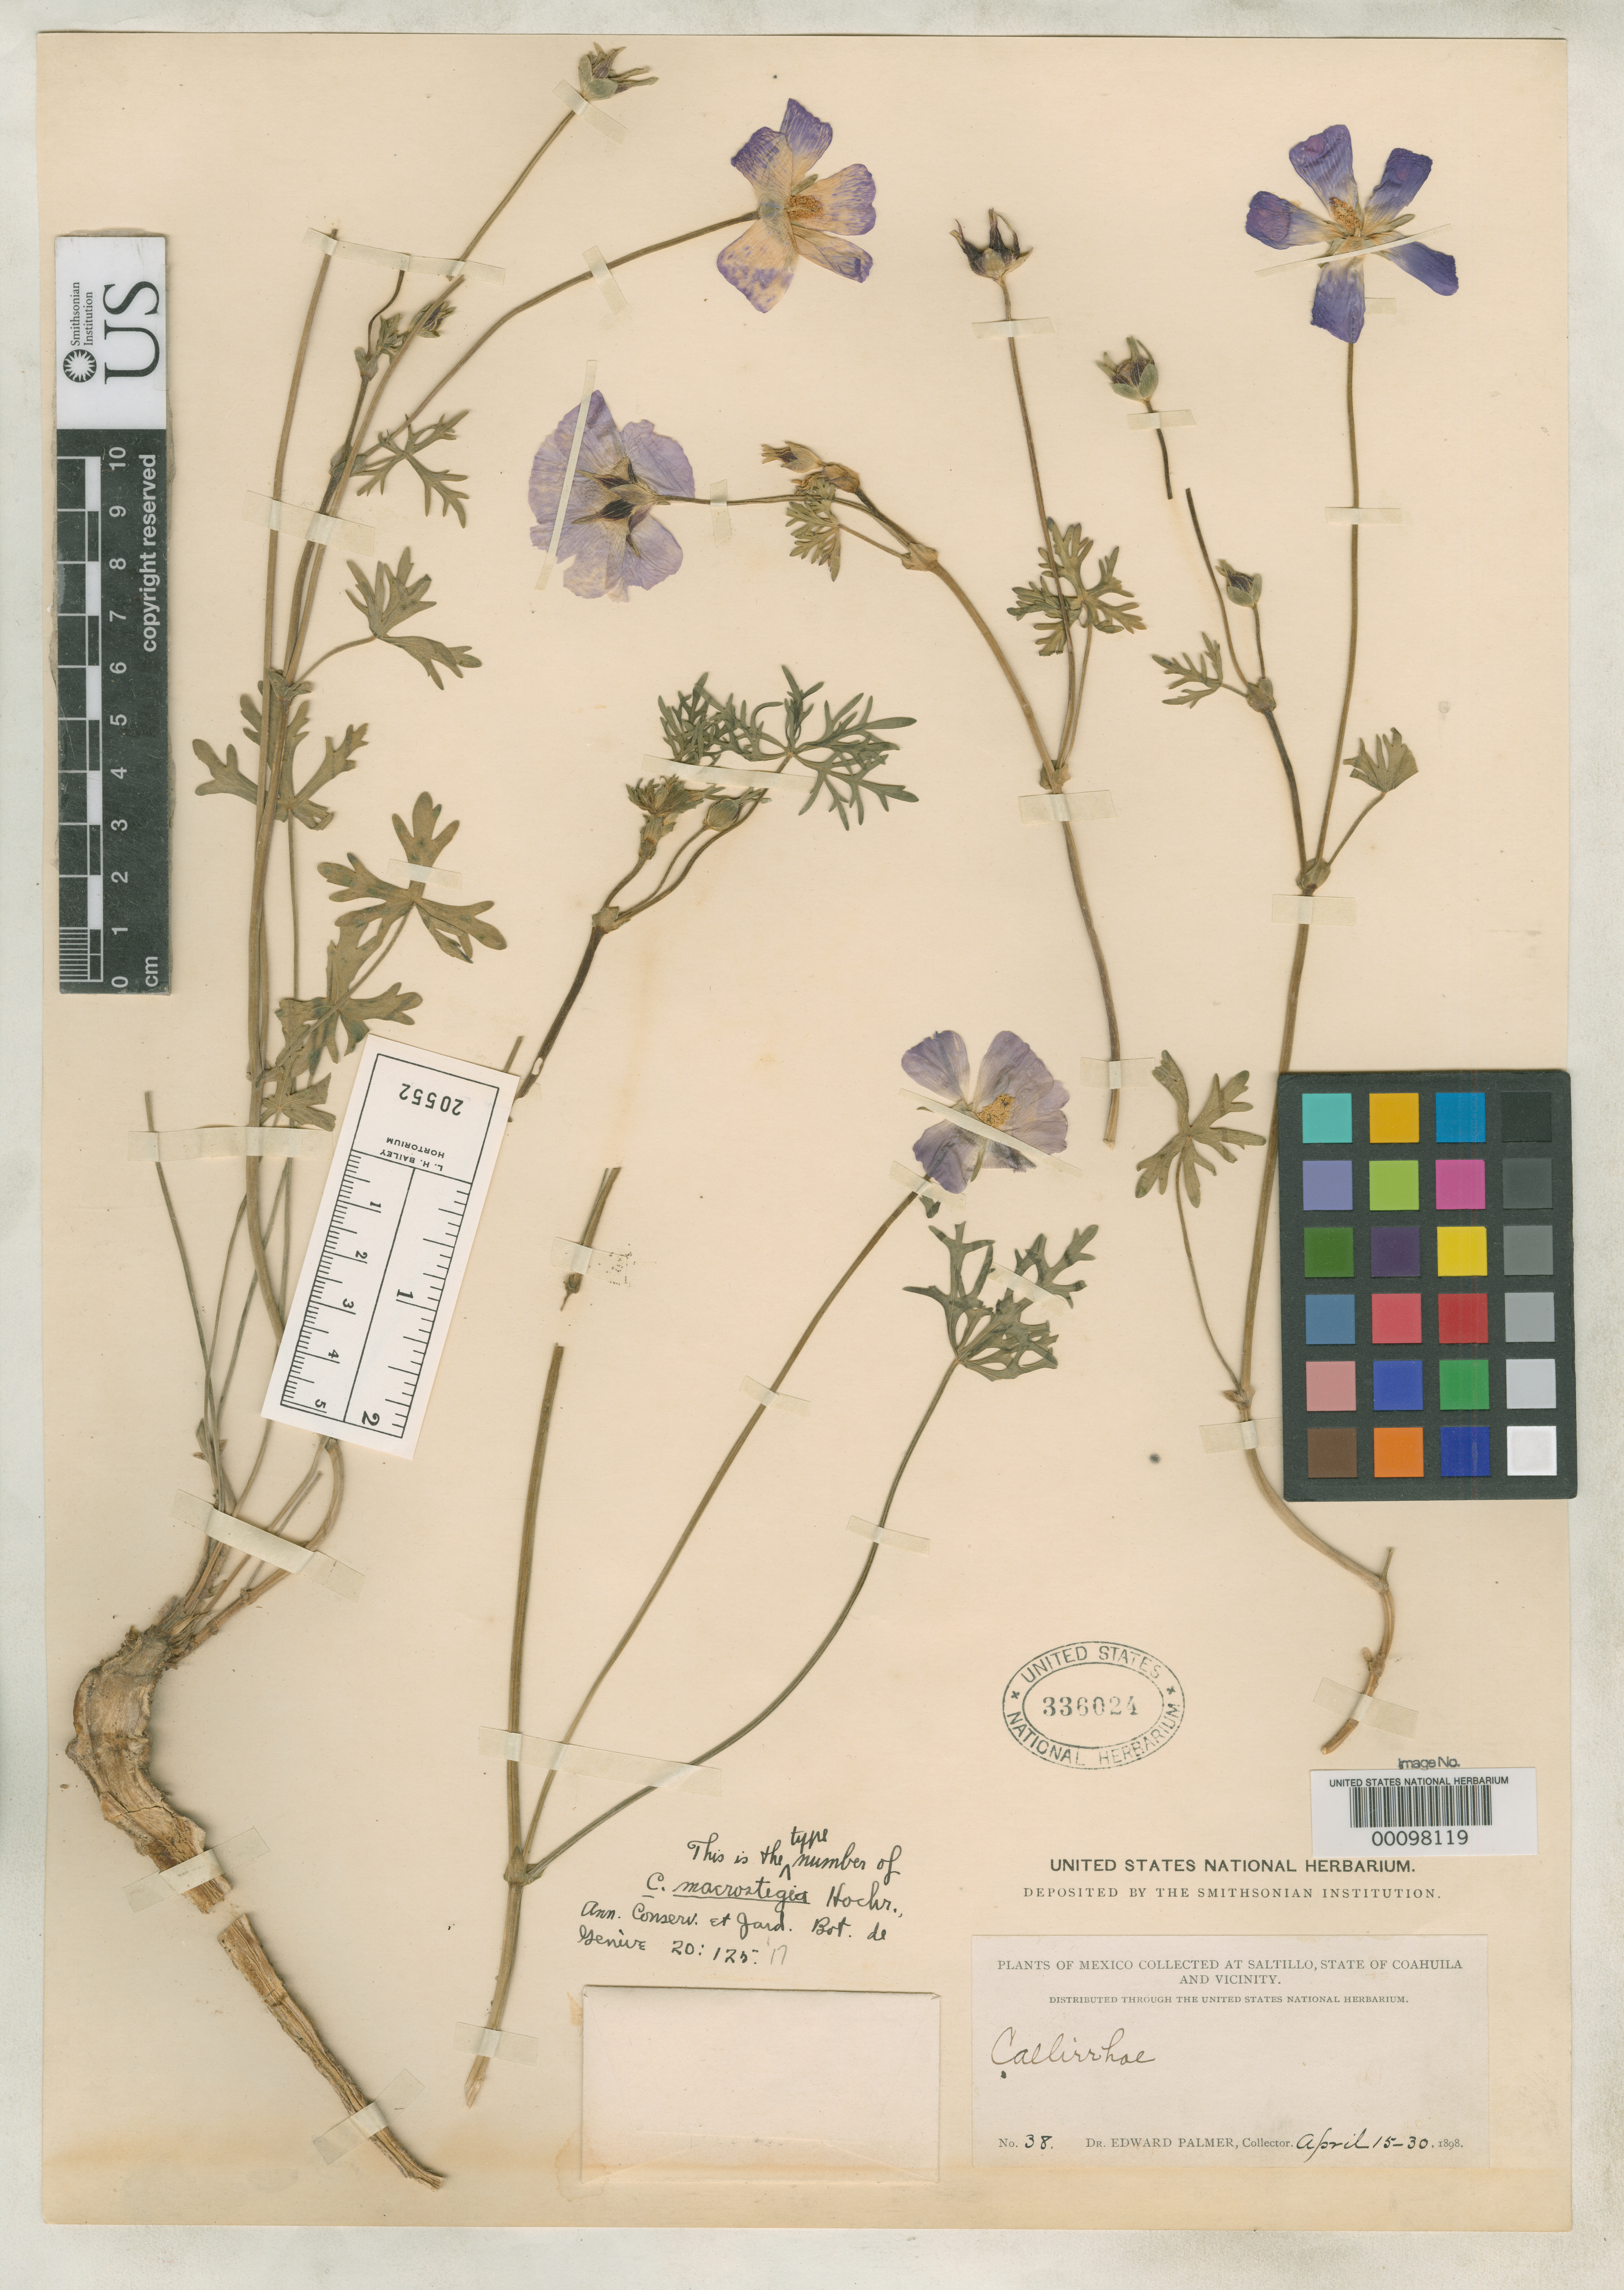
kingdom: Plantae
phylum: Tracheophyta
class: Magnoliopsida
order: Malvales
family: Malvaceae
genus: Callirhoe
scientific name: Callirhoe macrostegia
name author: Hochr.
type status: Isolectotype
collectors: E. Palmer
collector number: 38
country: Mexico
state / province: Coahuila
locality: Saltillo.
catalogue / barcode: US 336024